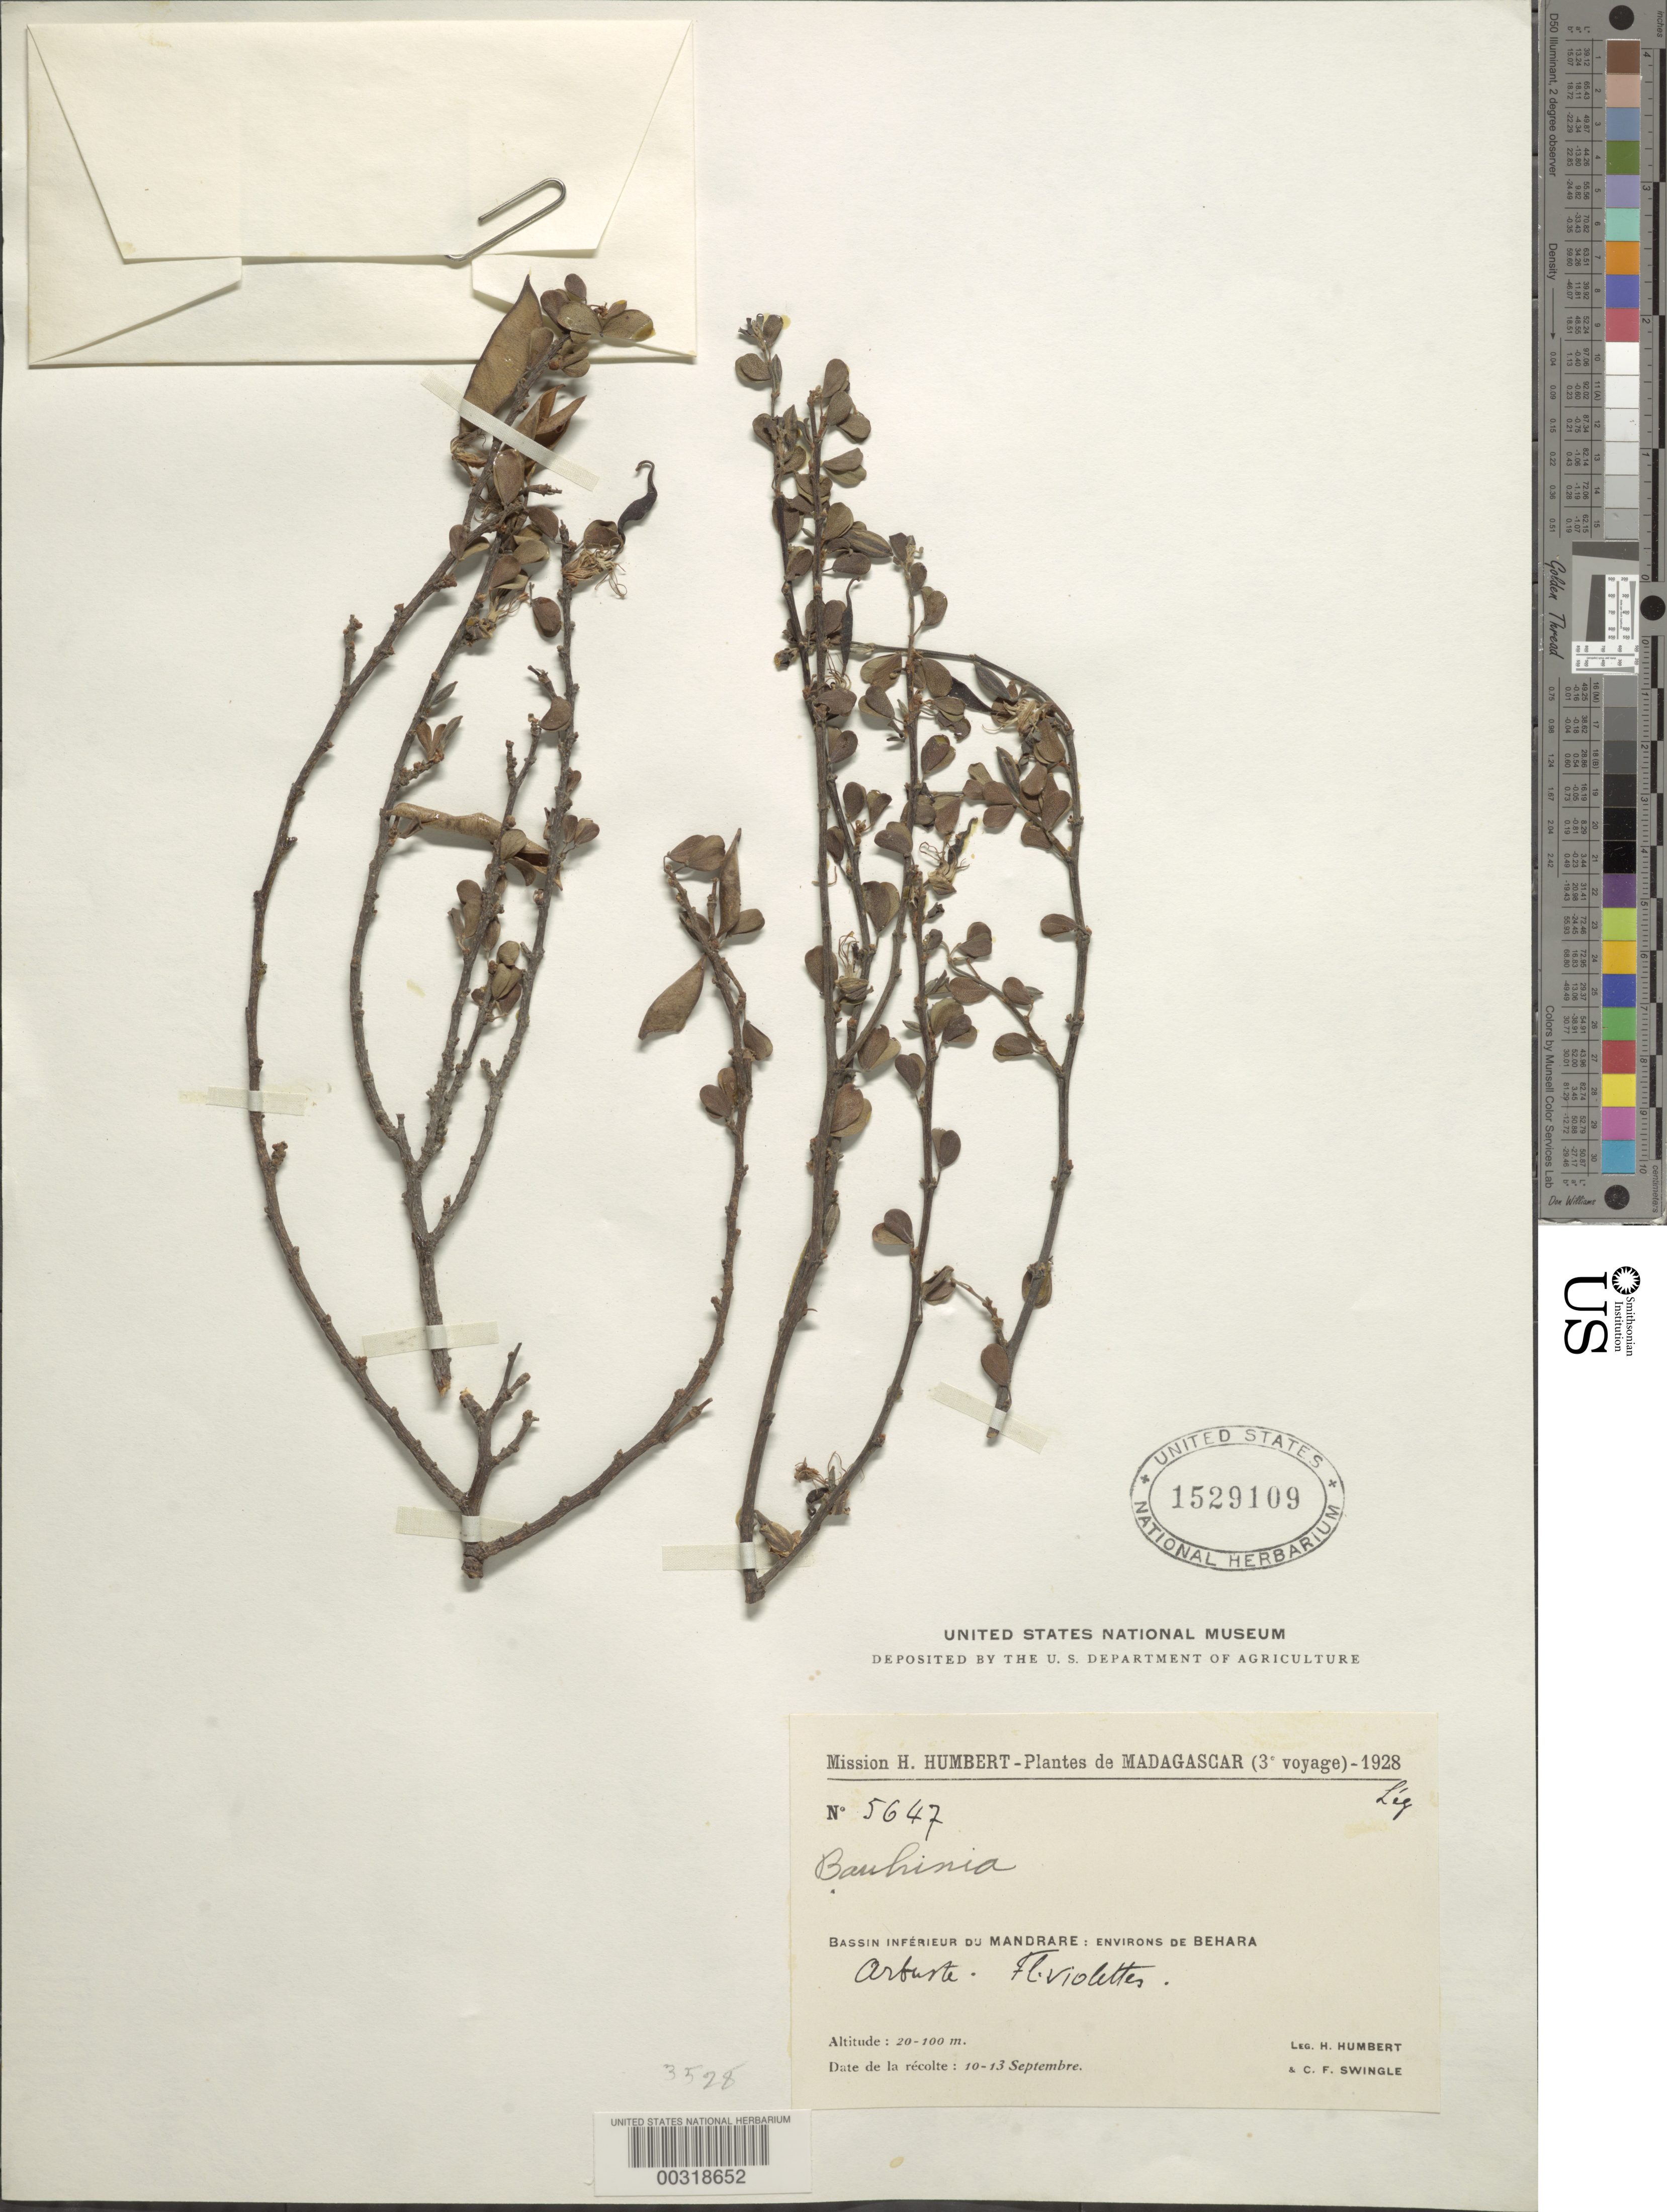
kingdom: Plantae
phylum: Tracheophyta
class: Magnoliopsida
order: Fabales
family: Fabaceae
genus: Bauhinia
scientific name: Bauhinia sp.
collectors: H. Humbert & C. Swingle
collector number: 5647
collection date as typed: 10 Sep 1928 to 13 Sep 1928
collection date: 1928-09-10/1928-09-13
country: Madagascar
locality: Lower basin of mandrare, vicinity of behara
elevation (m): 20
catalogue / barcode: US 1529109